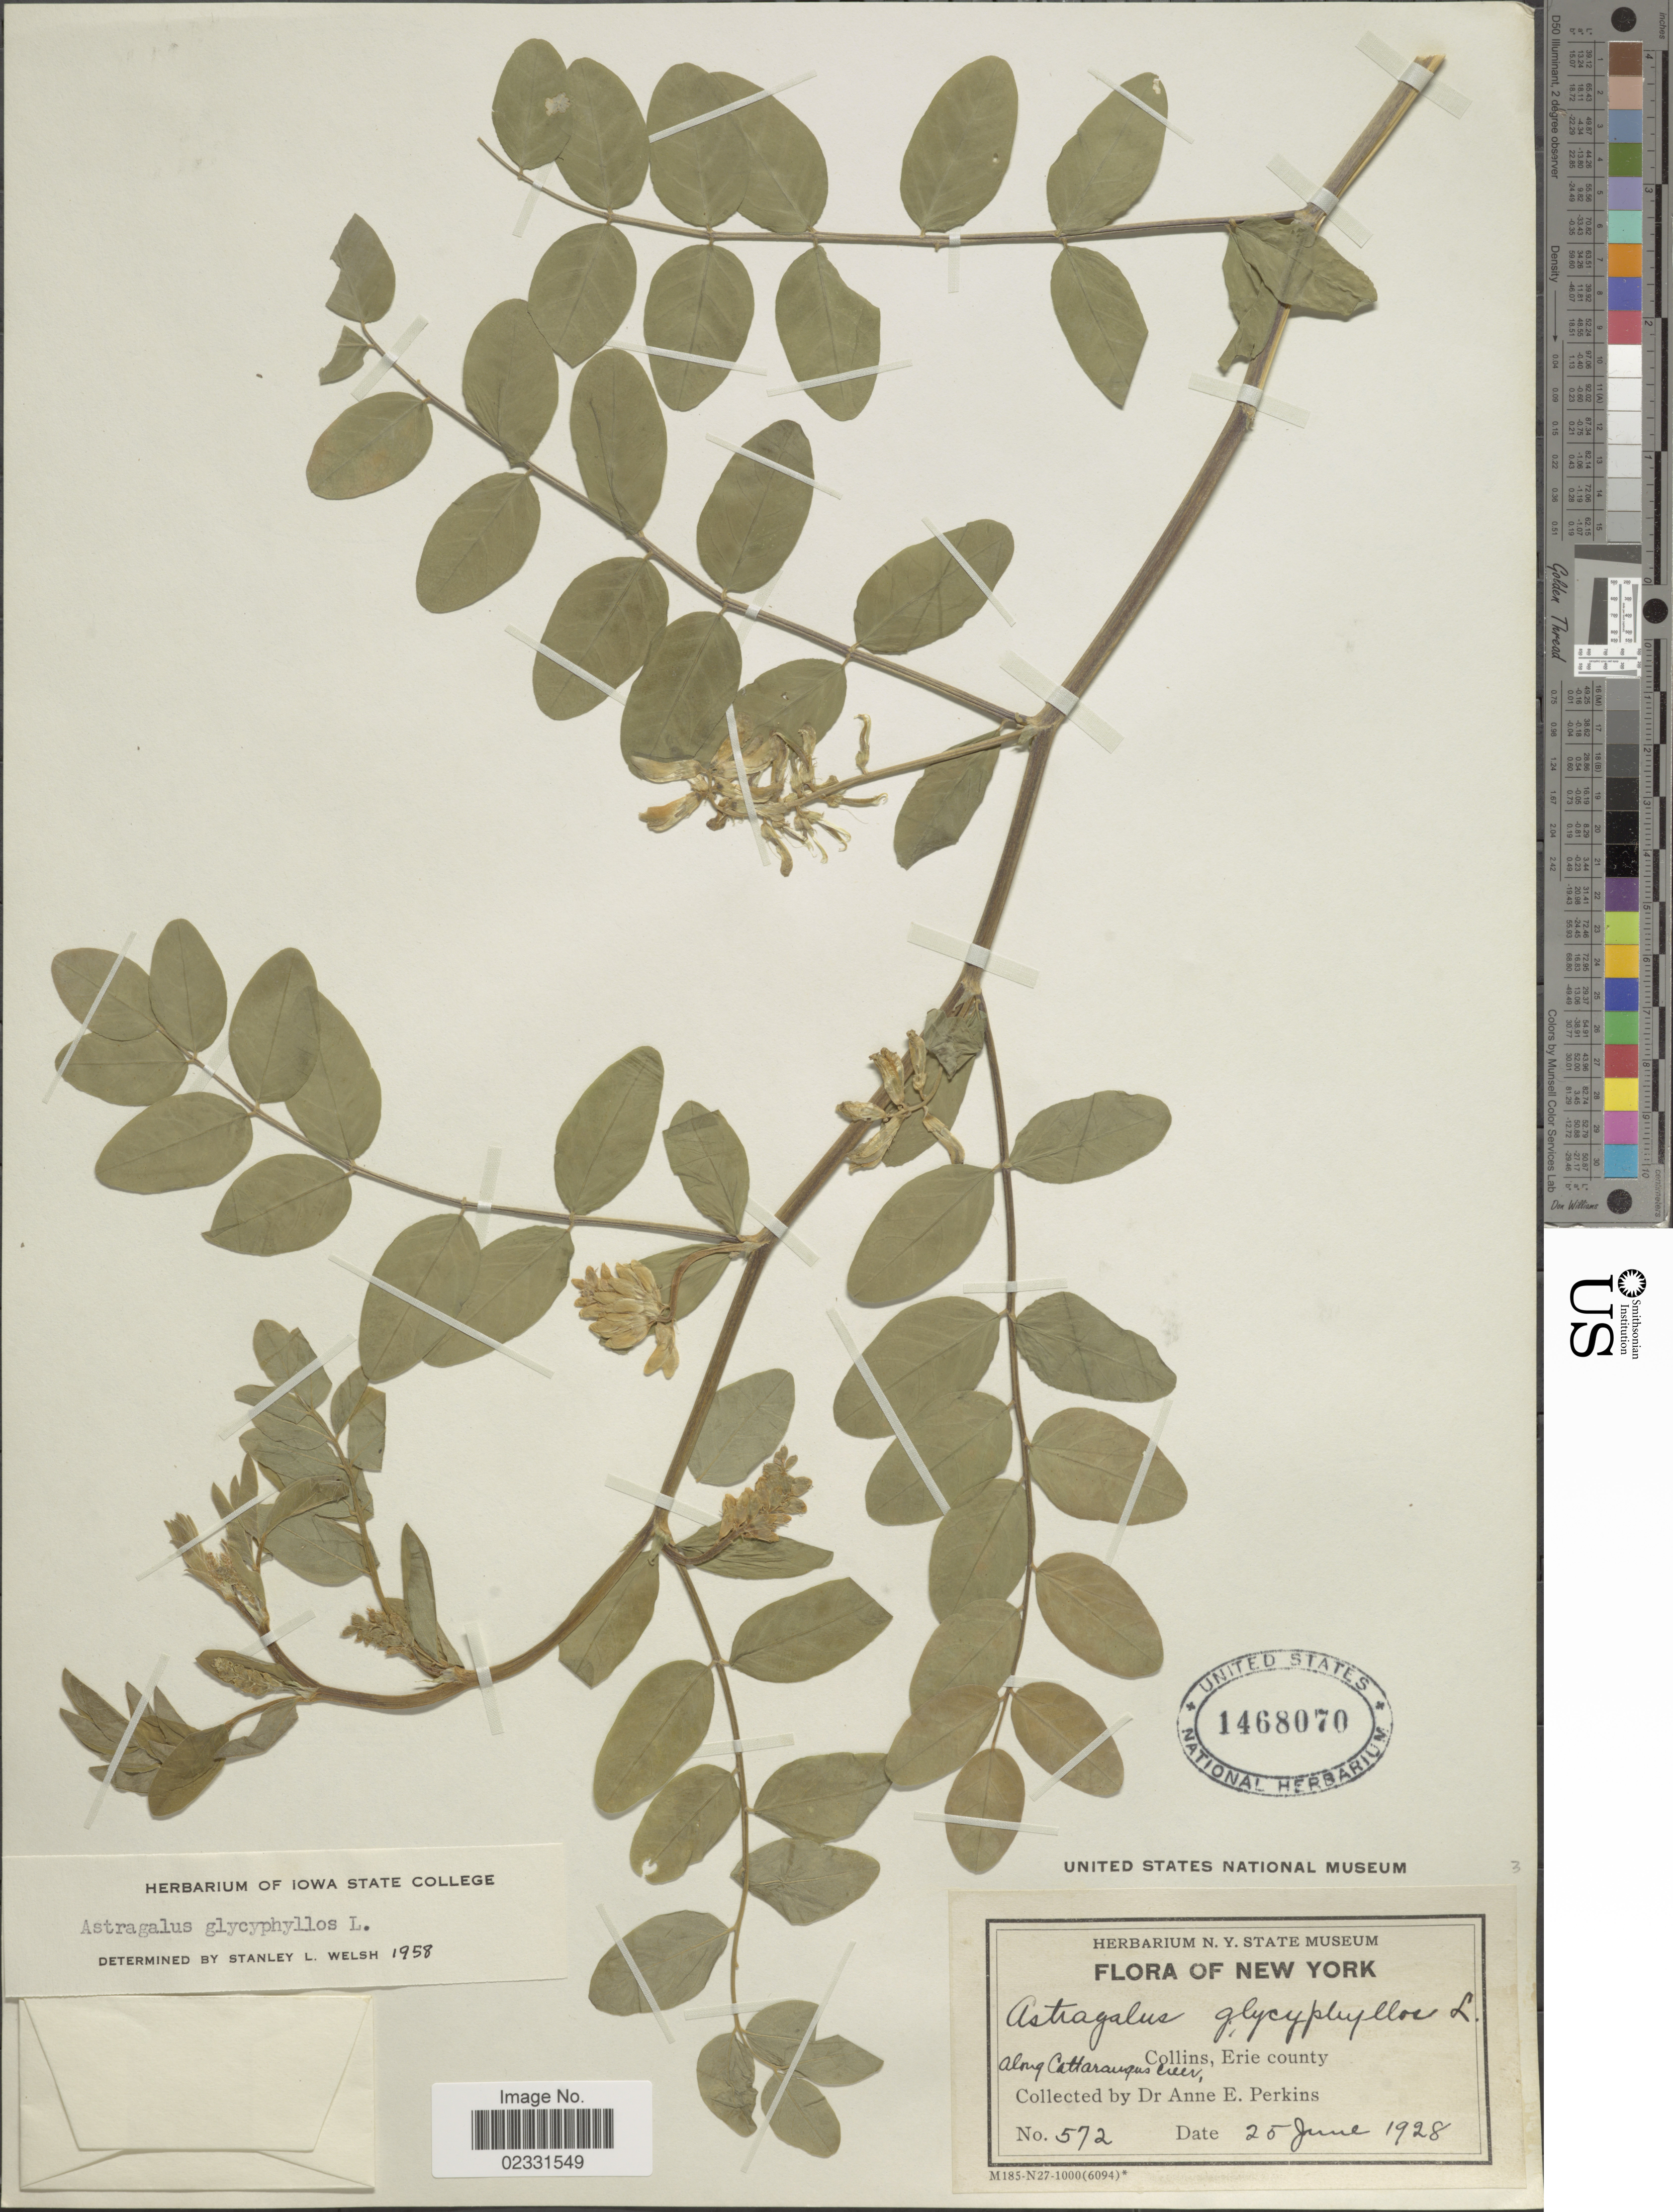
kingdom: Plantae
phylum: Tracheophyta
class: Magnoliopsida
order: Fabales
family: Fabaceae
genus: Astragalus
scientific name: Astragalus glycyphyllos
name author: L.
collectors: A. E. Perkins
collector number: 572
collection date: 1928-06-25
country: United States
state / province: New York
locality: Collins, Erie County, along Cattarangus Creek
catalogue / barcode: US 1468070